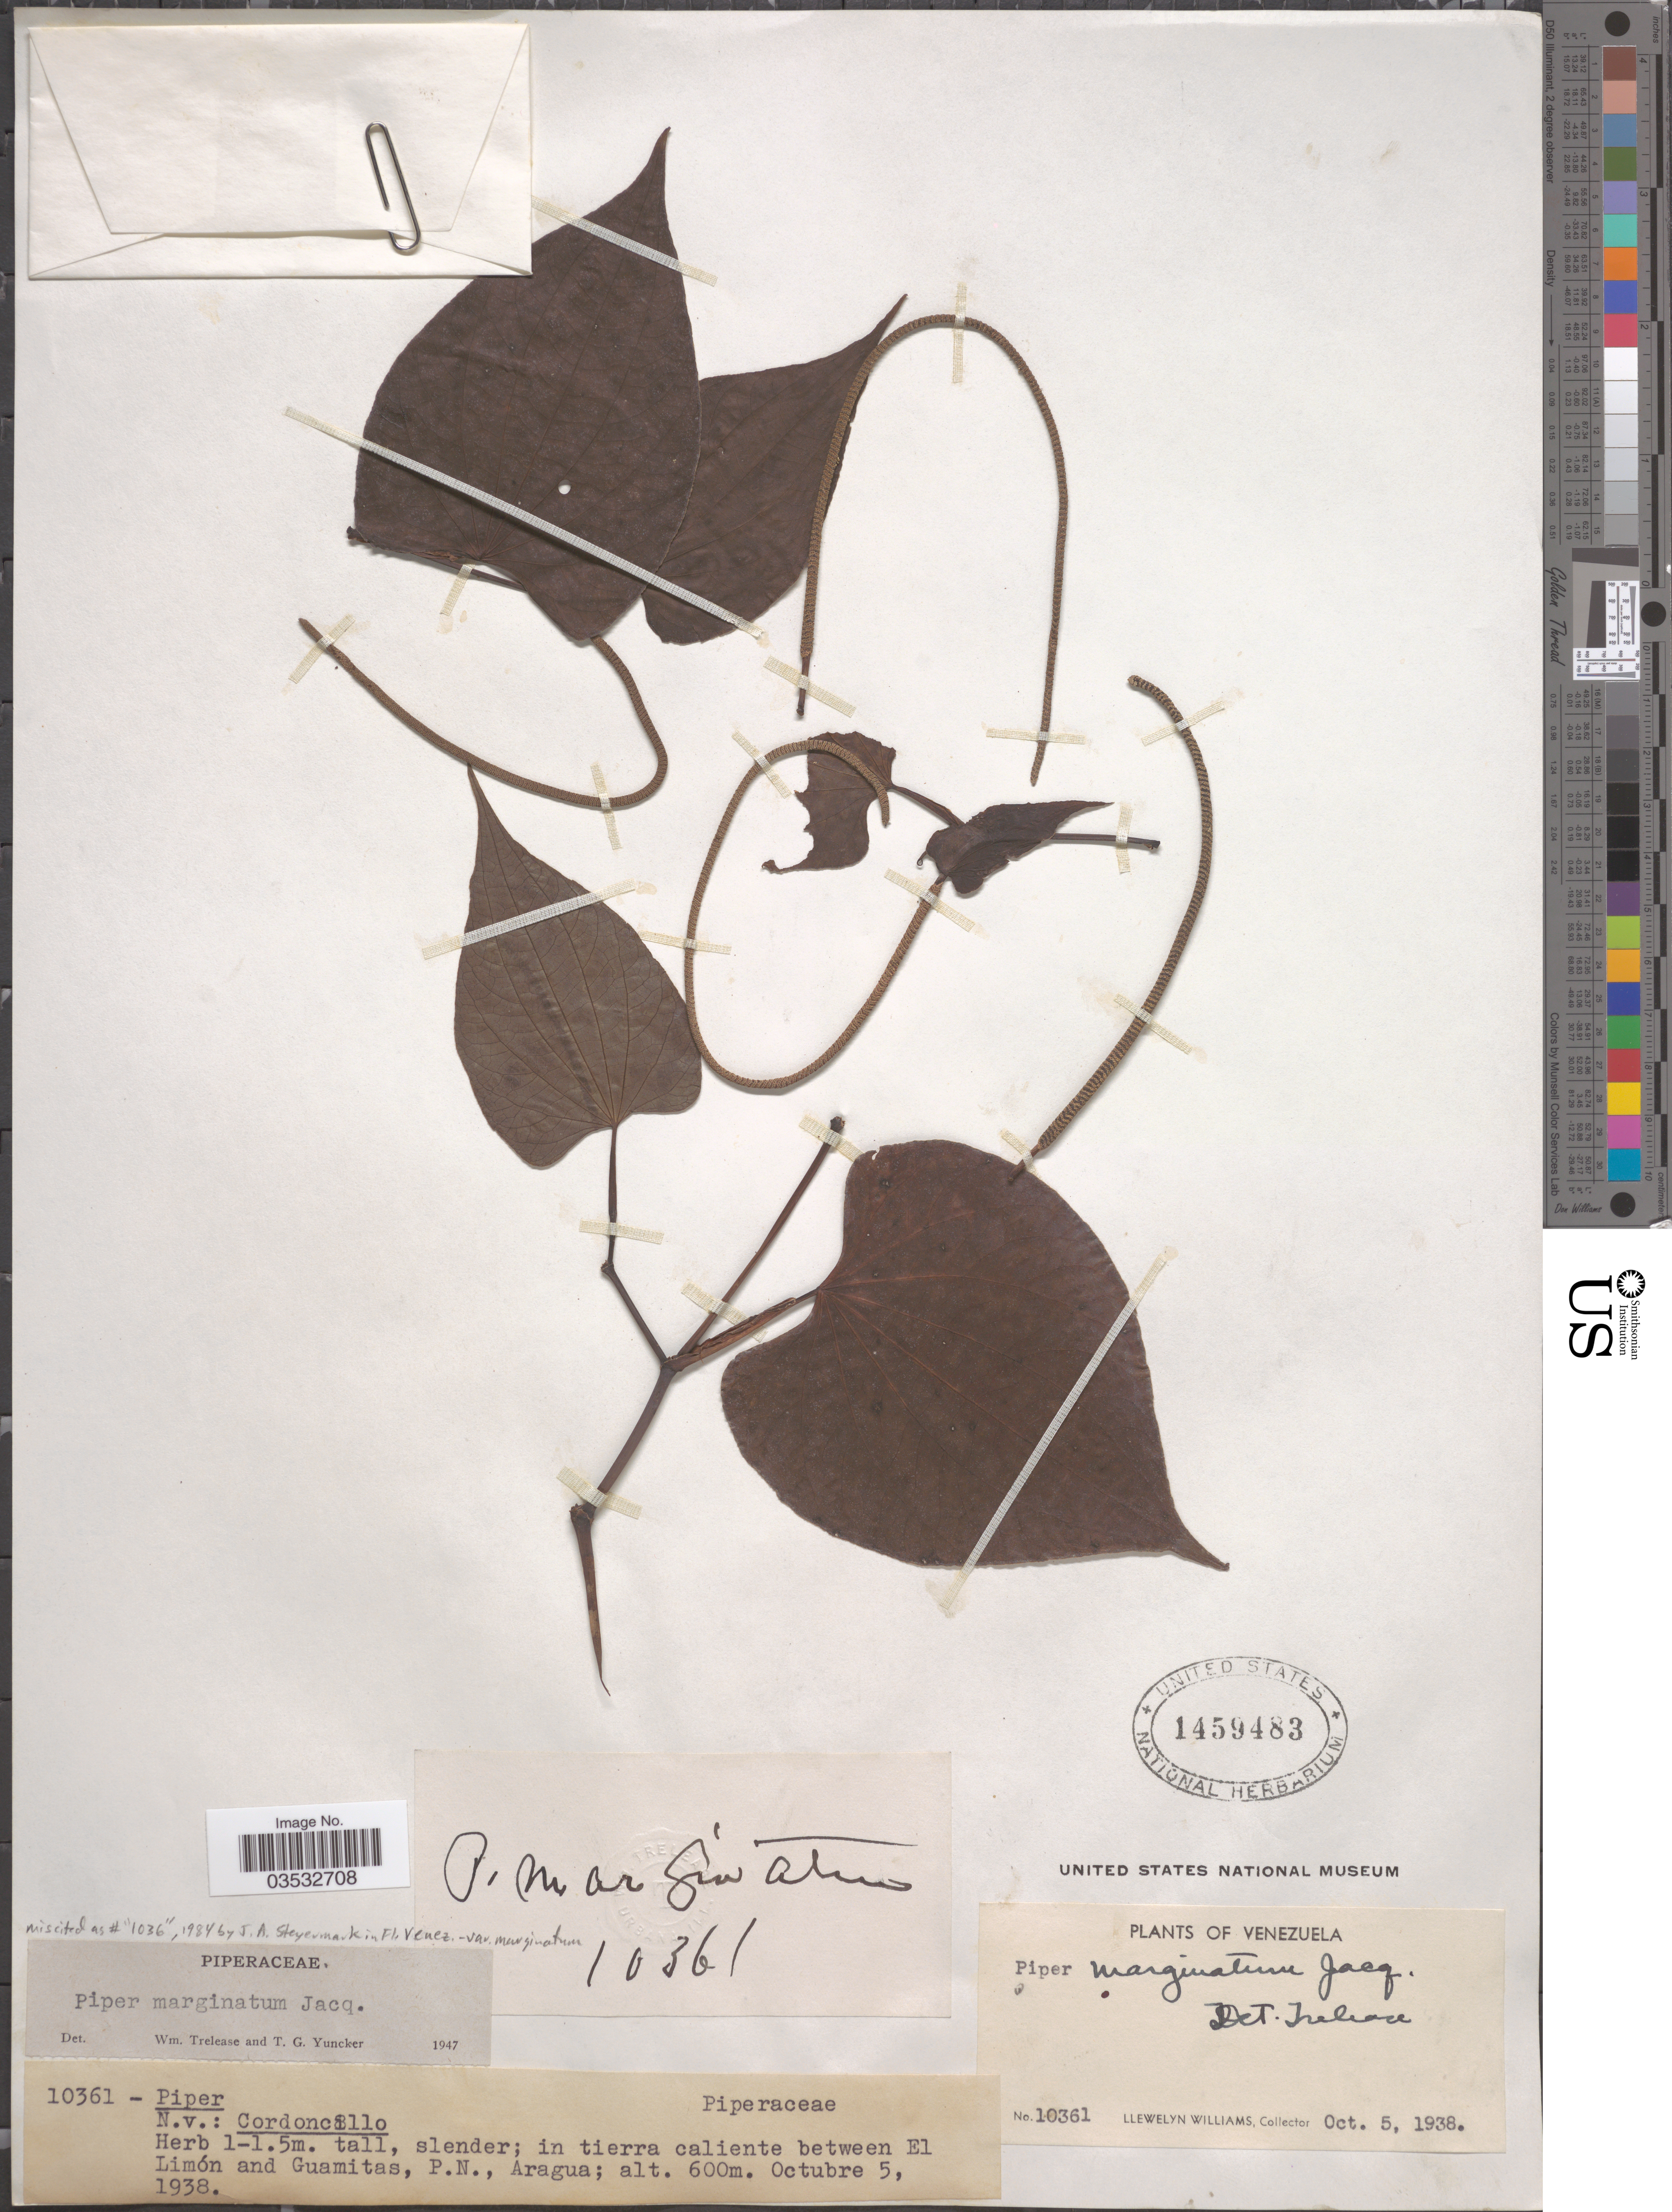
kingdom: Plantae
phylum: Tracheophyta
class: Magnoliopsida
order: Piperales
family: Piperaceae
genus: Piper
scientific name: Piper marginatum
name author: Jacq.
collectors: Ll. Williams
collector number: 10361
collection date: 1938-10-05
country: Venezuela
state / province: Aragua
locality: In tierra caliente between El Limón and Guamitas, P.N.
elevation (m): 600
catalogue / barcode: US 1459483